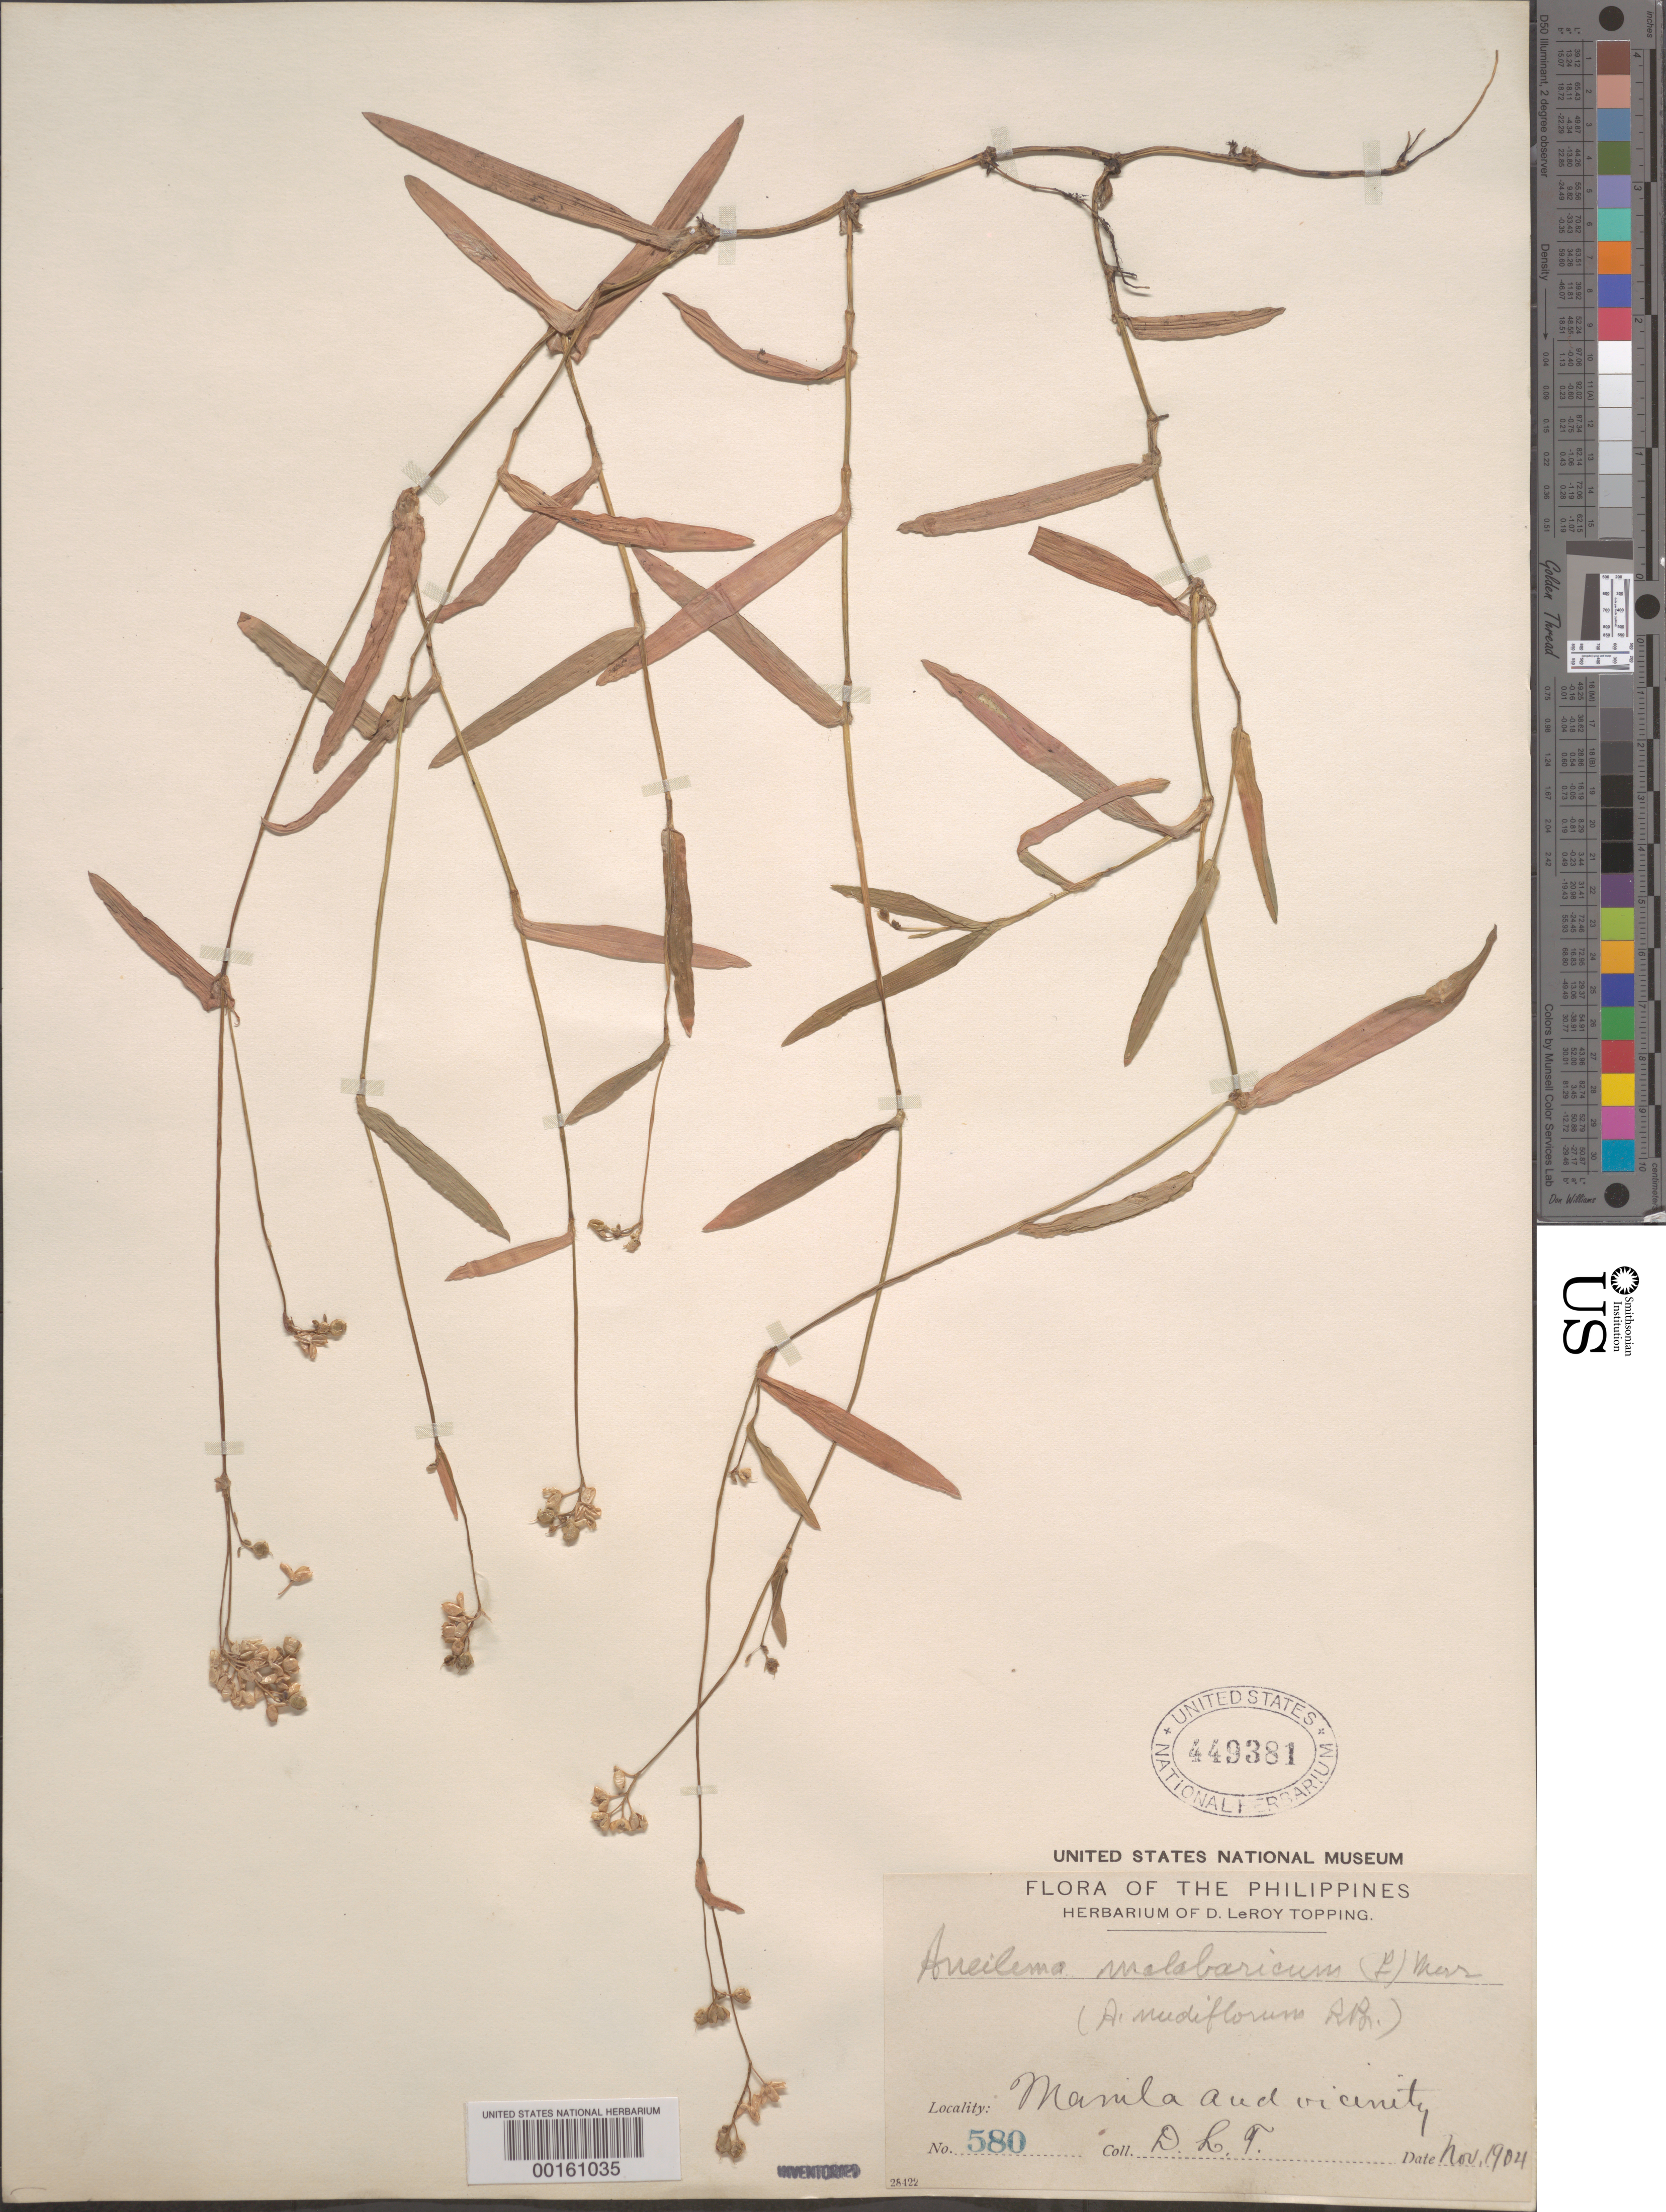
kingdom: Plantae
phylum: Tracheophyta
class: Liliopsida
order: Commelinales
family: Commelinaceae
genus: Murdannia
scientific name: Murdannia nudiflora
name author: (L.) Brenan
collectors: D. L. Topping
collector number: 580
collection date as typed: Nov 1904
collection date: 1904-11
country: Philippines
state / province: National Capital Region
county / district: Manila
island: Luzon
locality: Vicinity of manila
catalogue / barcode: US 449381